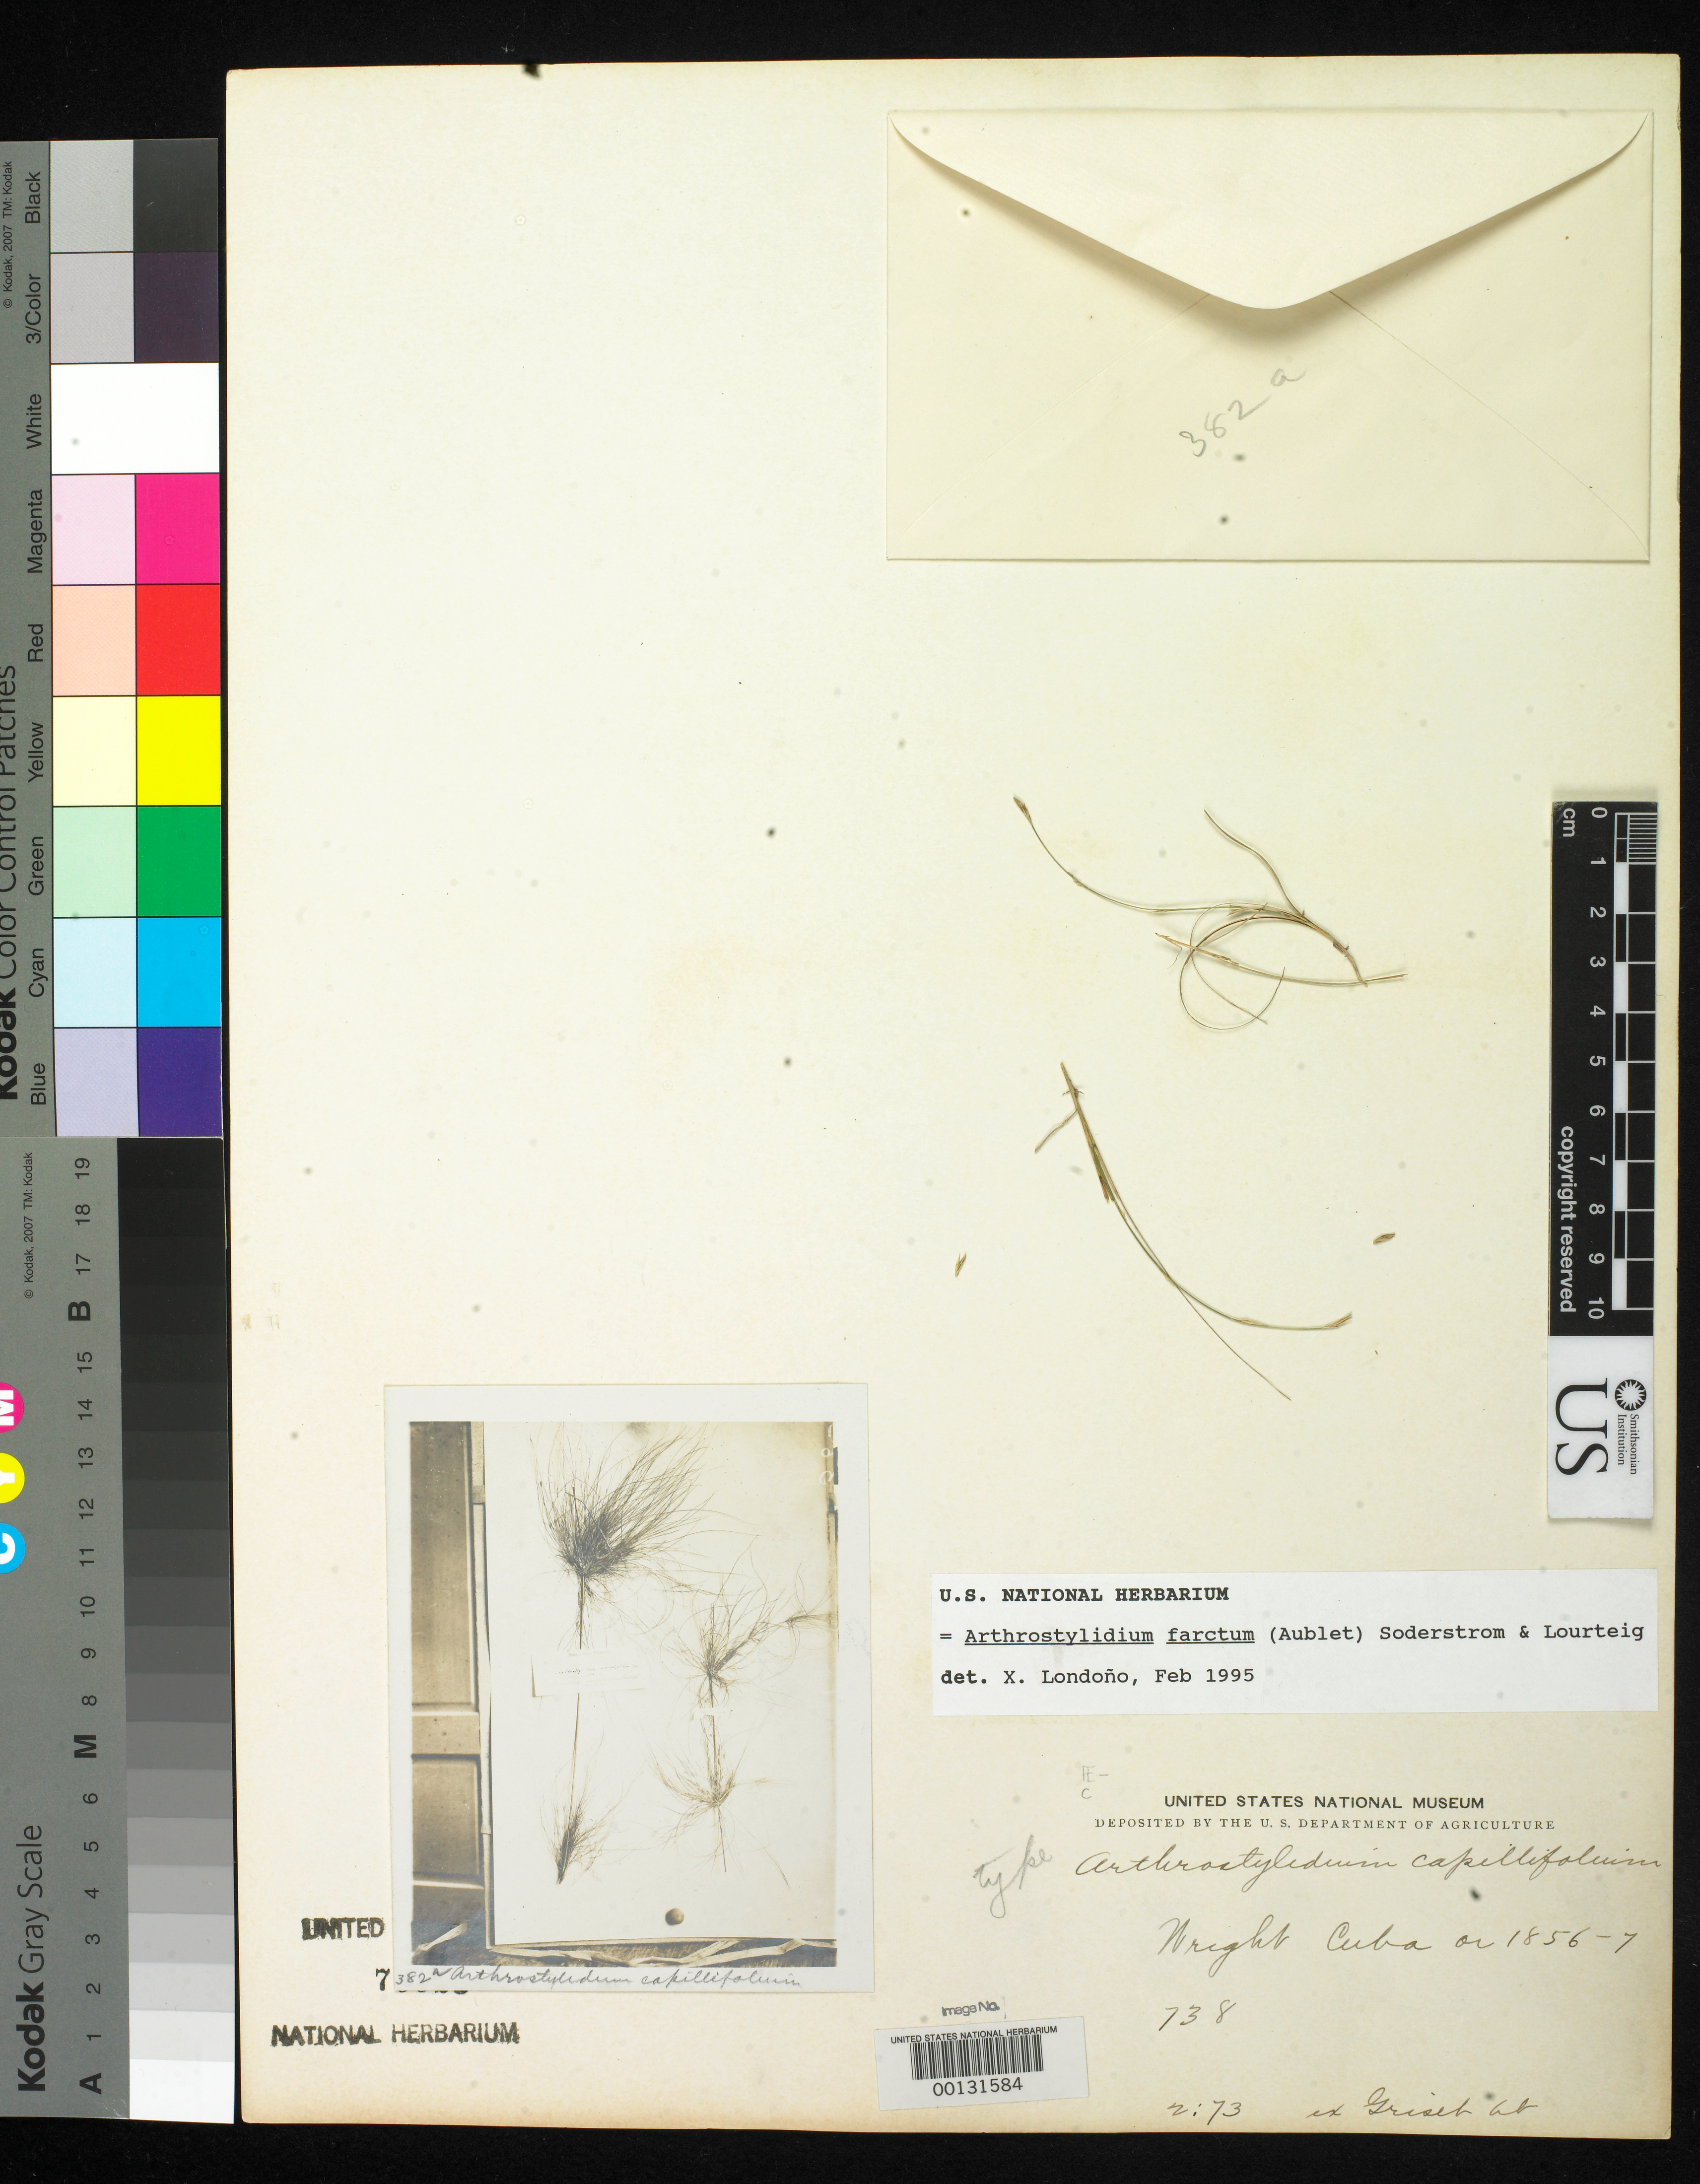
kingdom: Plantae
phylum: Tracheophyta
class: Liliopsida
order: Poales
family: Poaceae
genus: Arthrostylidium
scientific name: Arthrostylidium capillifolium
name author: Griseb.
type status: Type Collection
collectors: C. Wright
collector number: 738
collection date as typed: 1856 to -- --- 1857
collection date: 1856/1857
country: Cuba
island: Greater Antilles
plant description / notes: Photograph and fragmentary material of type specimen ex herb. Grisebach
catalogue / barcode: US 78823A